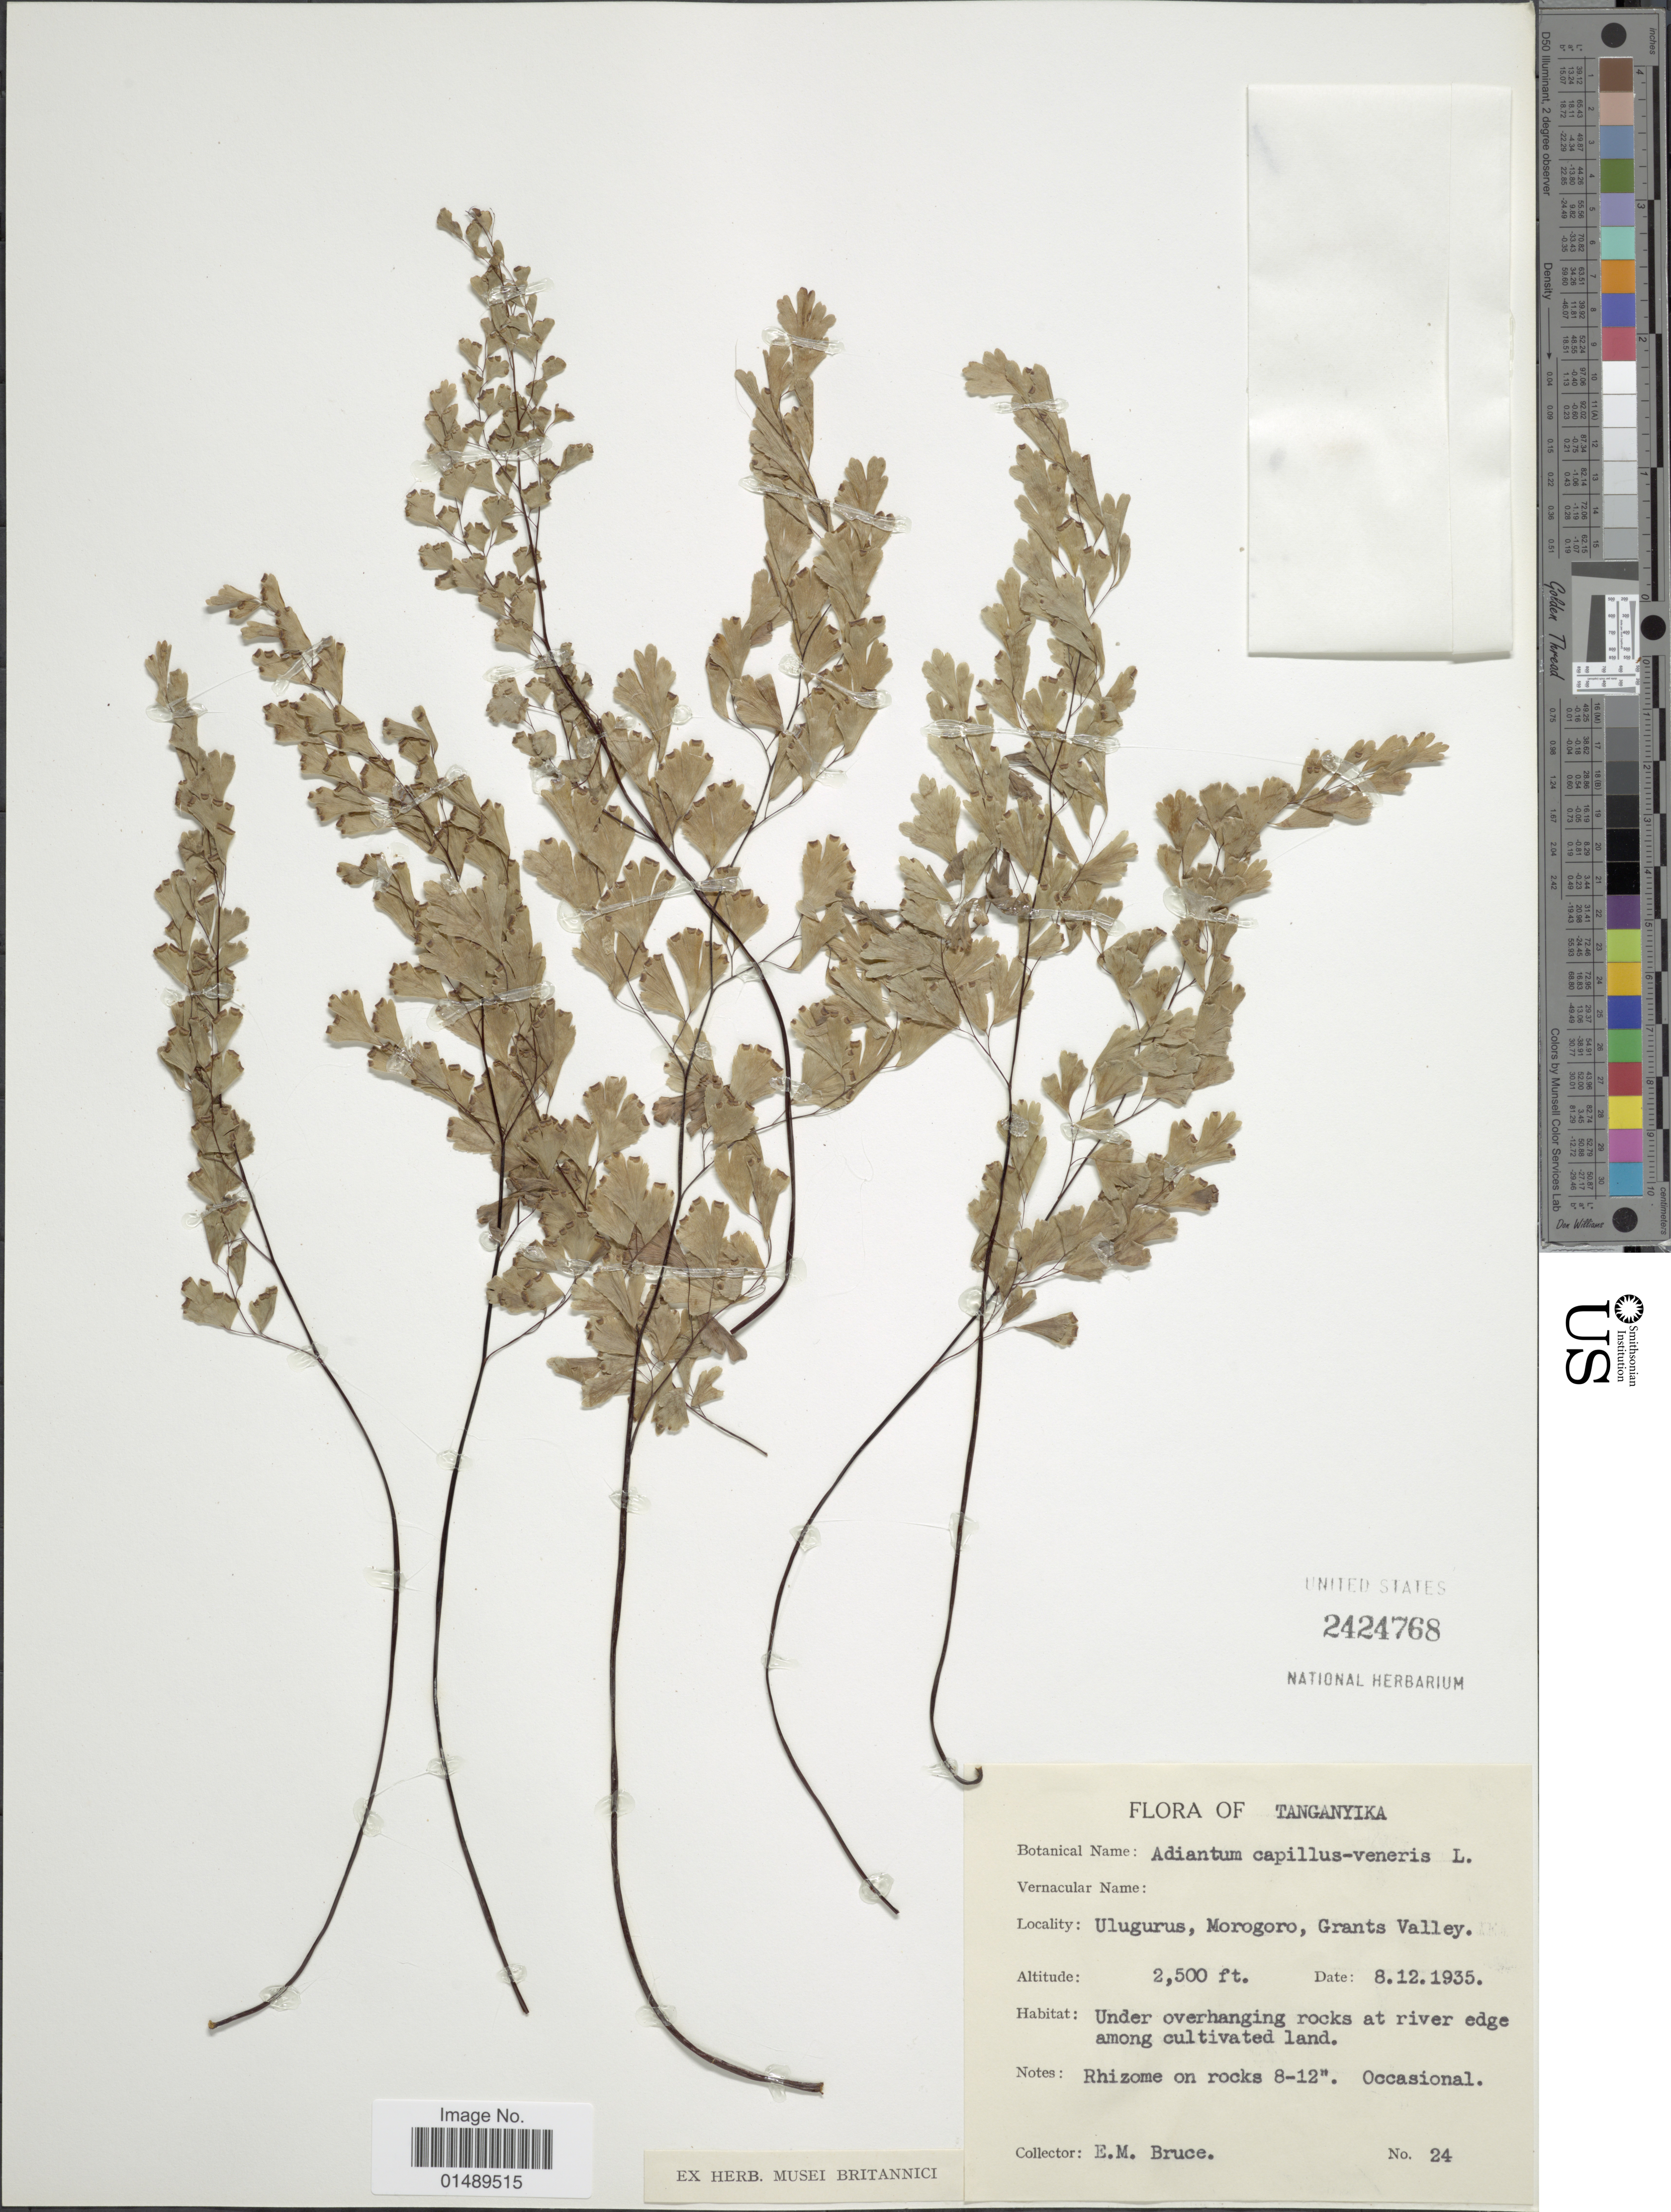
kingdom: Plantae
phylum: Tracheophyta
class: Polypodiopsida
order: Polypodiales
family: Pteridaceae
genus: Adiantum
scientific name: Adiantum capillus-veneris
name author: L.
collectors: E. Bruce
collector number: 24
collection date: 1935-12-08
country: Tanzania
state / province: Morogoro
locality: Tanganyika, Ulugurus, Grants Valley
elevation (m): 762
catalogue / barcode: US 2424768